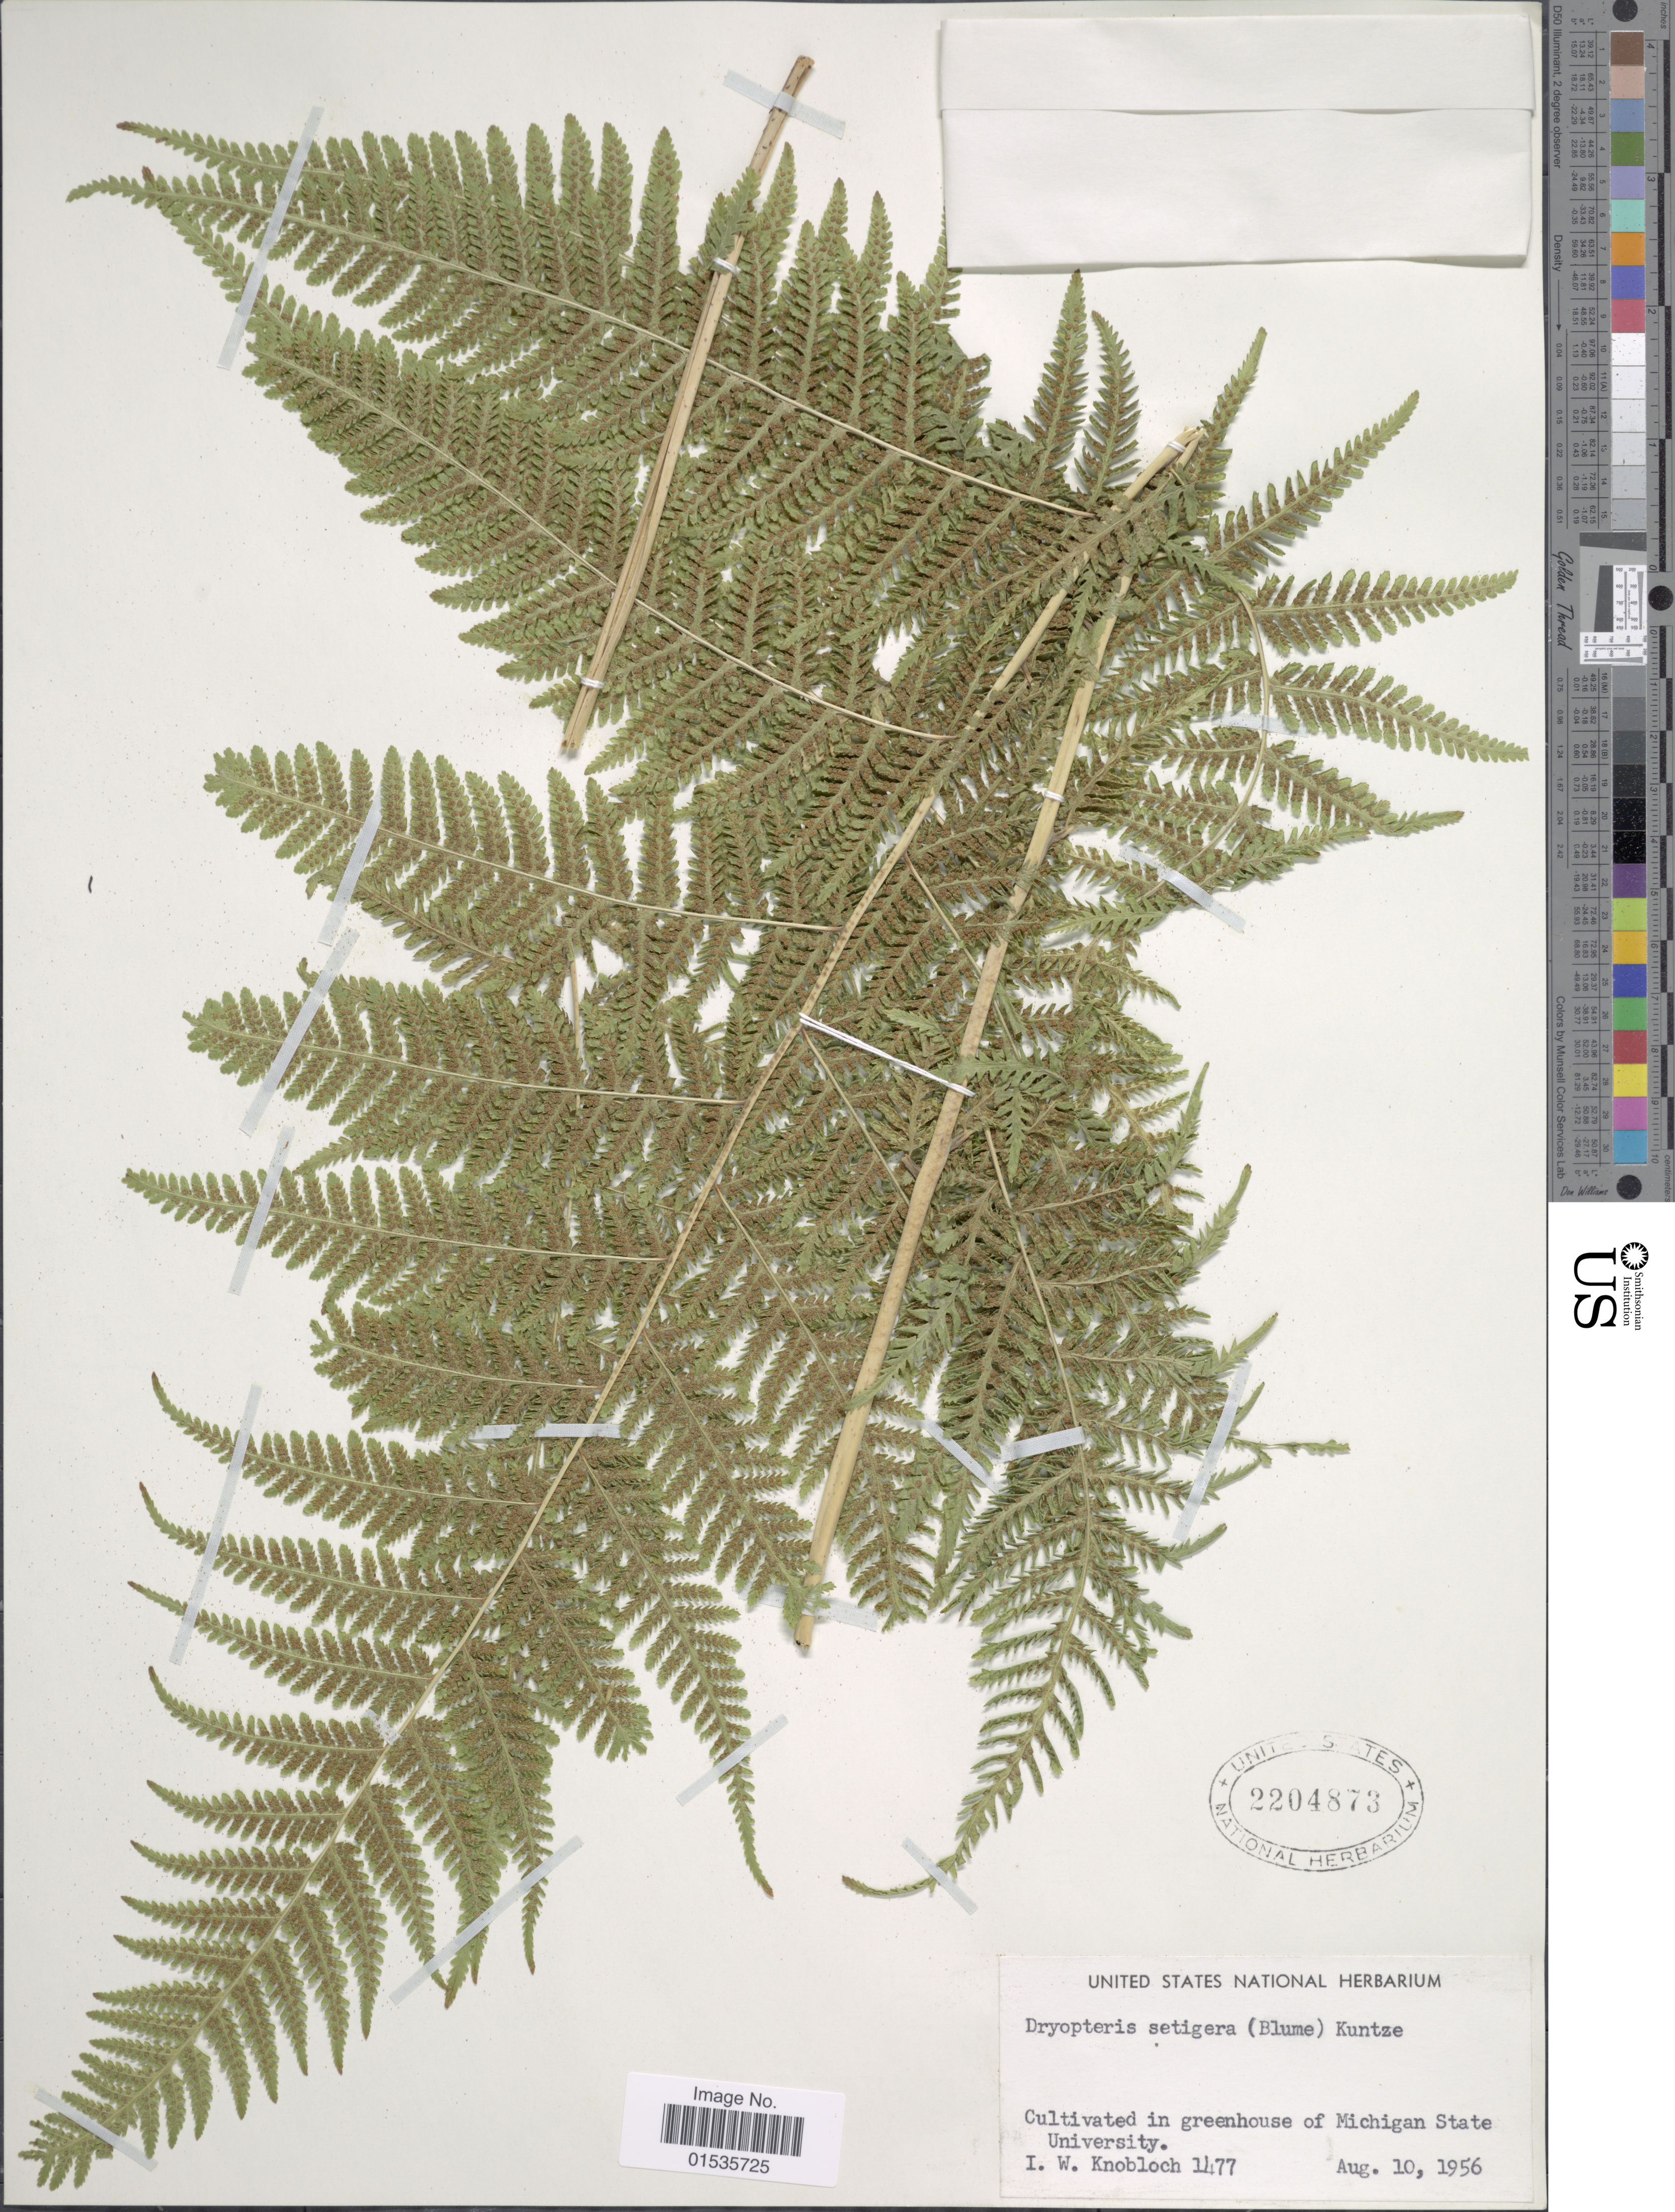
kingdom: Plantae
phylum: Tracheophyta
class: Polypodiopsida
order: Polypodiales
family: Thelypteridaceae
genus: Macrothelypteris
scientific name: Macrothelypteris torresiana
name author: (Gaudich.) Ching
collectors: I. W. Knobloch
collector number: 1477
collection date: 1956-08-10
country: United States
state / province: Michigan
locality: In greenhouse of Michigan State University.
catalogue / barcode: US 2204873